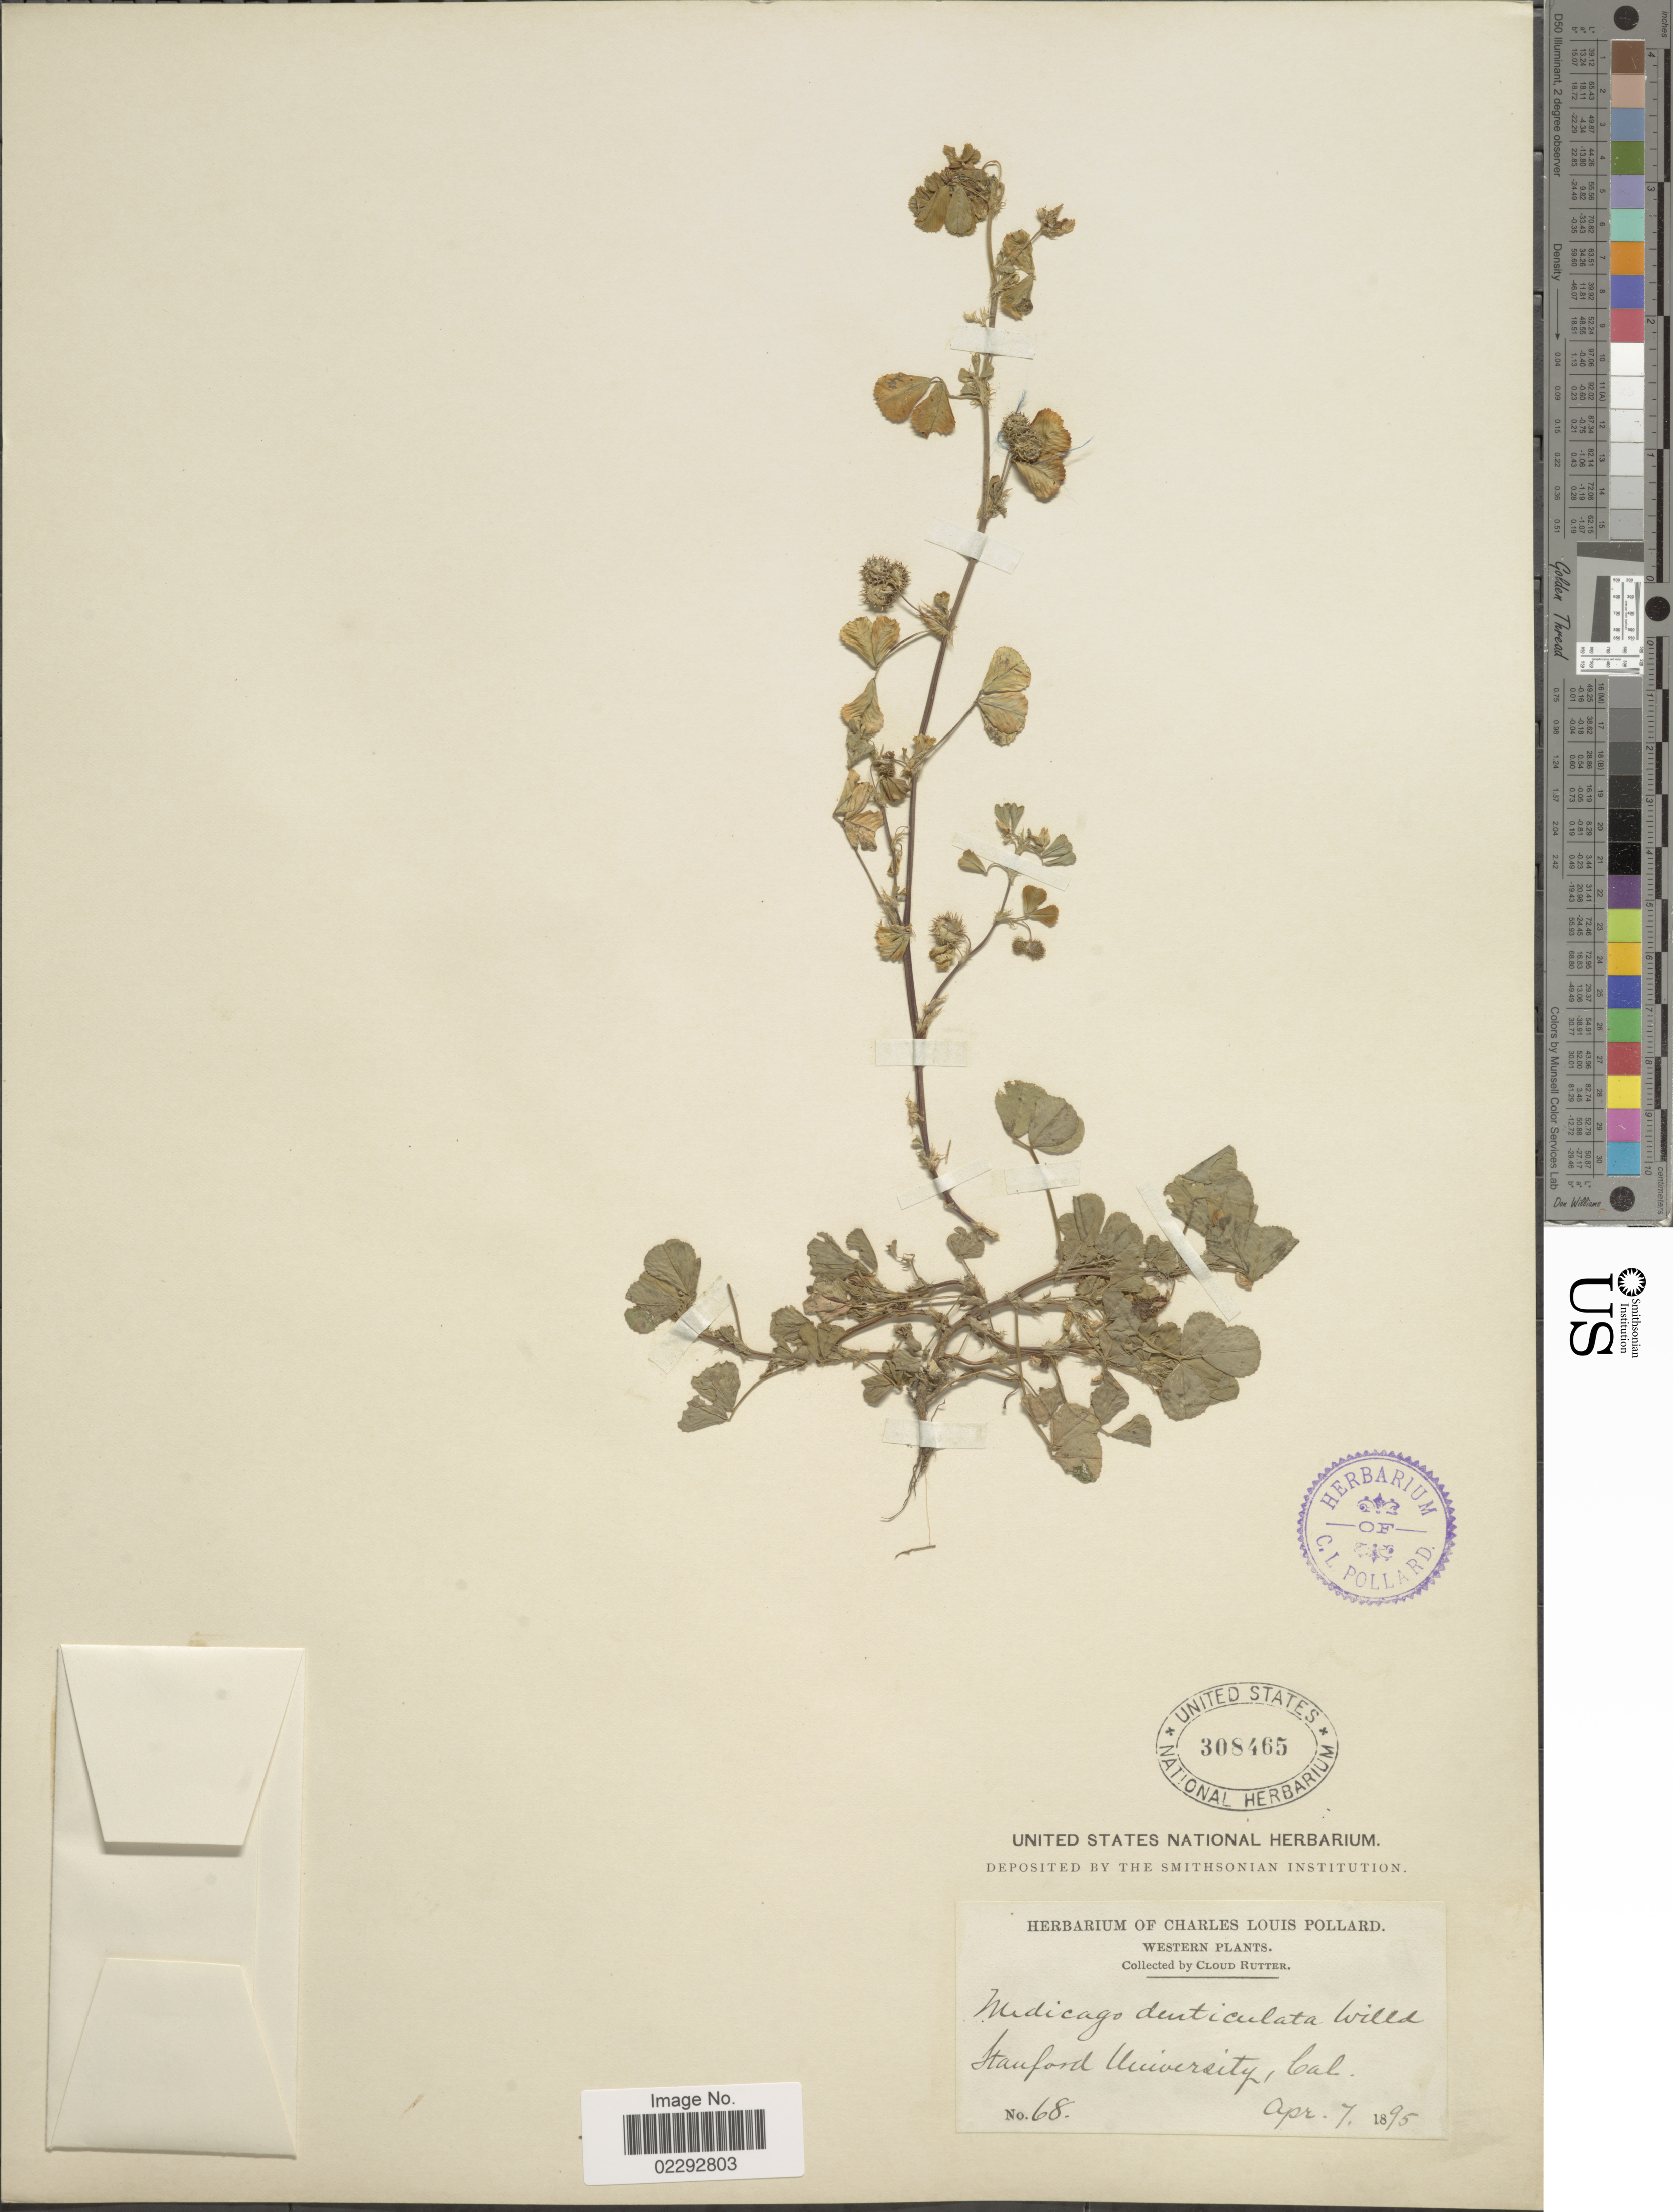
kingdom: Plantae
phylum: Tracheophyta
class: Magnoliopsida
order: Fabales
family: Fabaceae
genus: Medicago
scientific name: Medicago hispida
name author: Gaertn.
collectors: C. Rutter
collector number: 68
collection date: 1895-04-07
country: United States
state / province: California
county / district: Santa Clara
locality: Stanford Universiy, Cal.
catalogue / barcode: US 308465